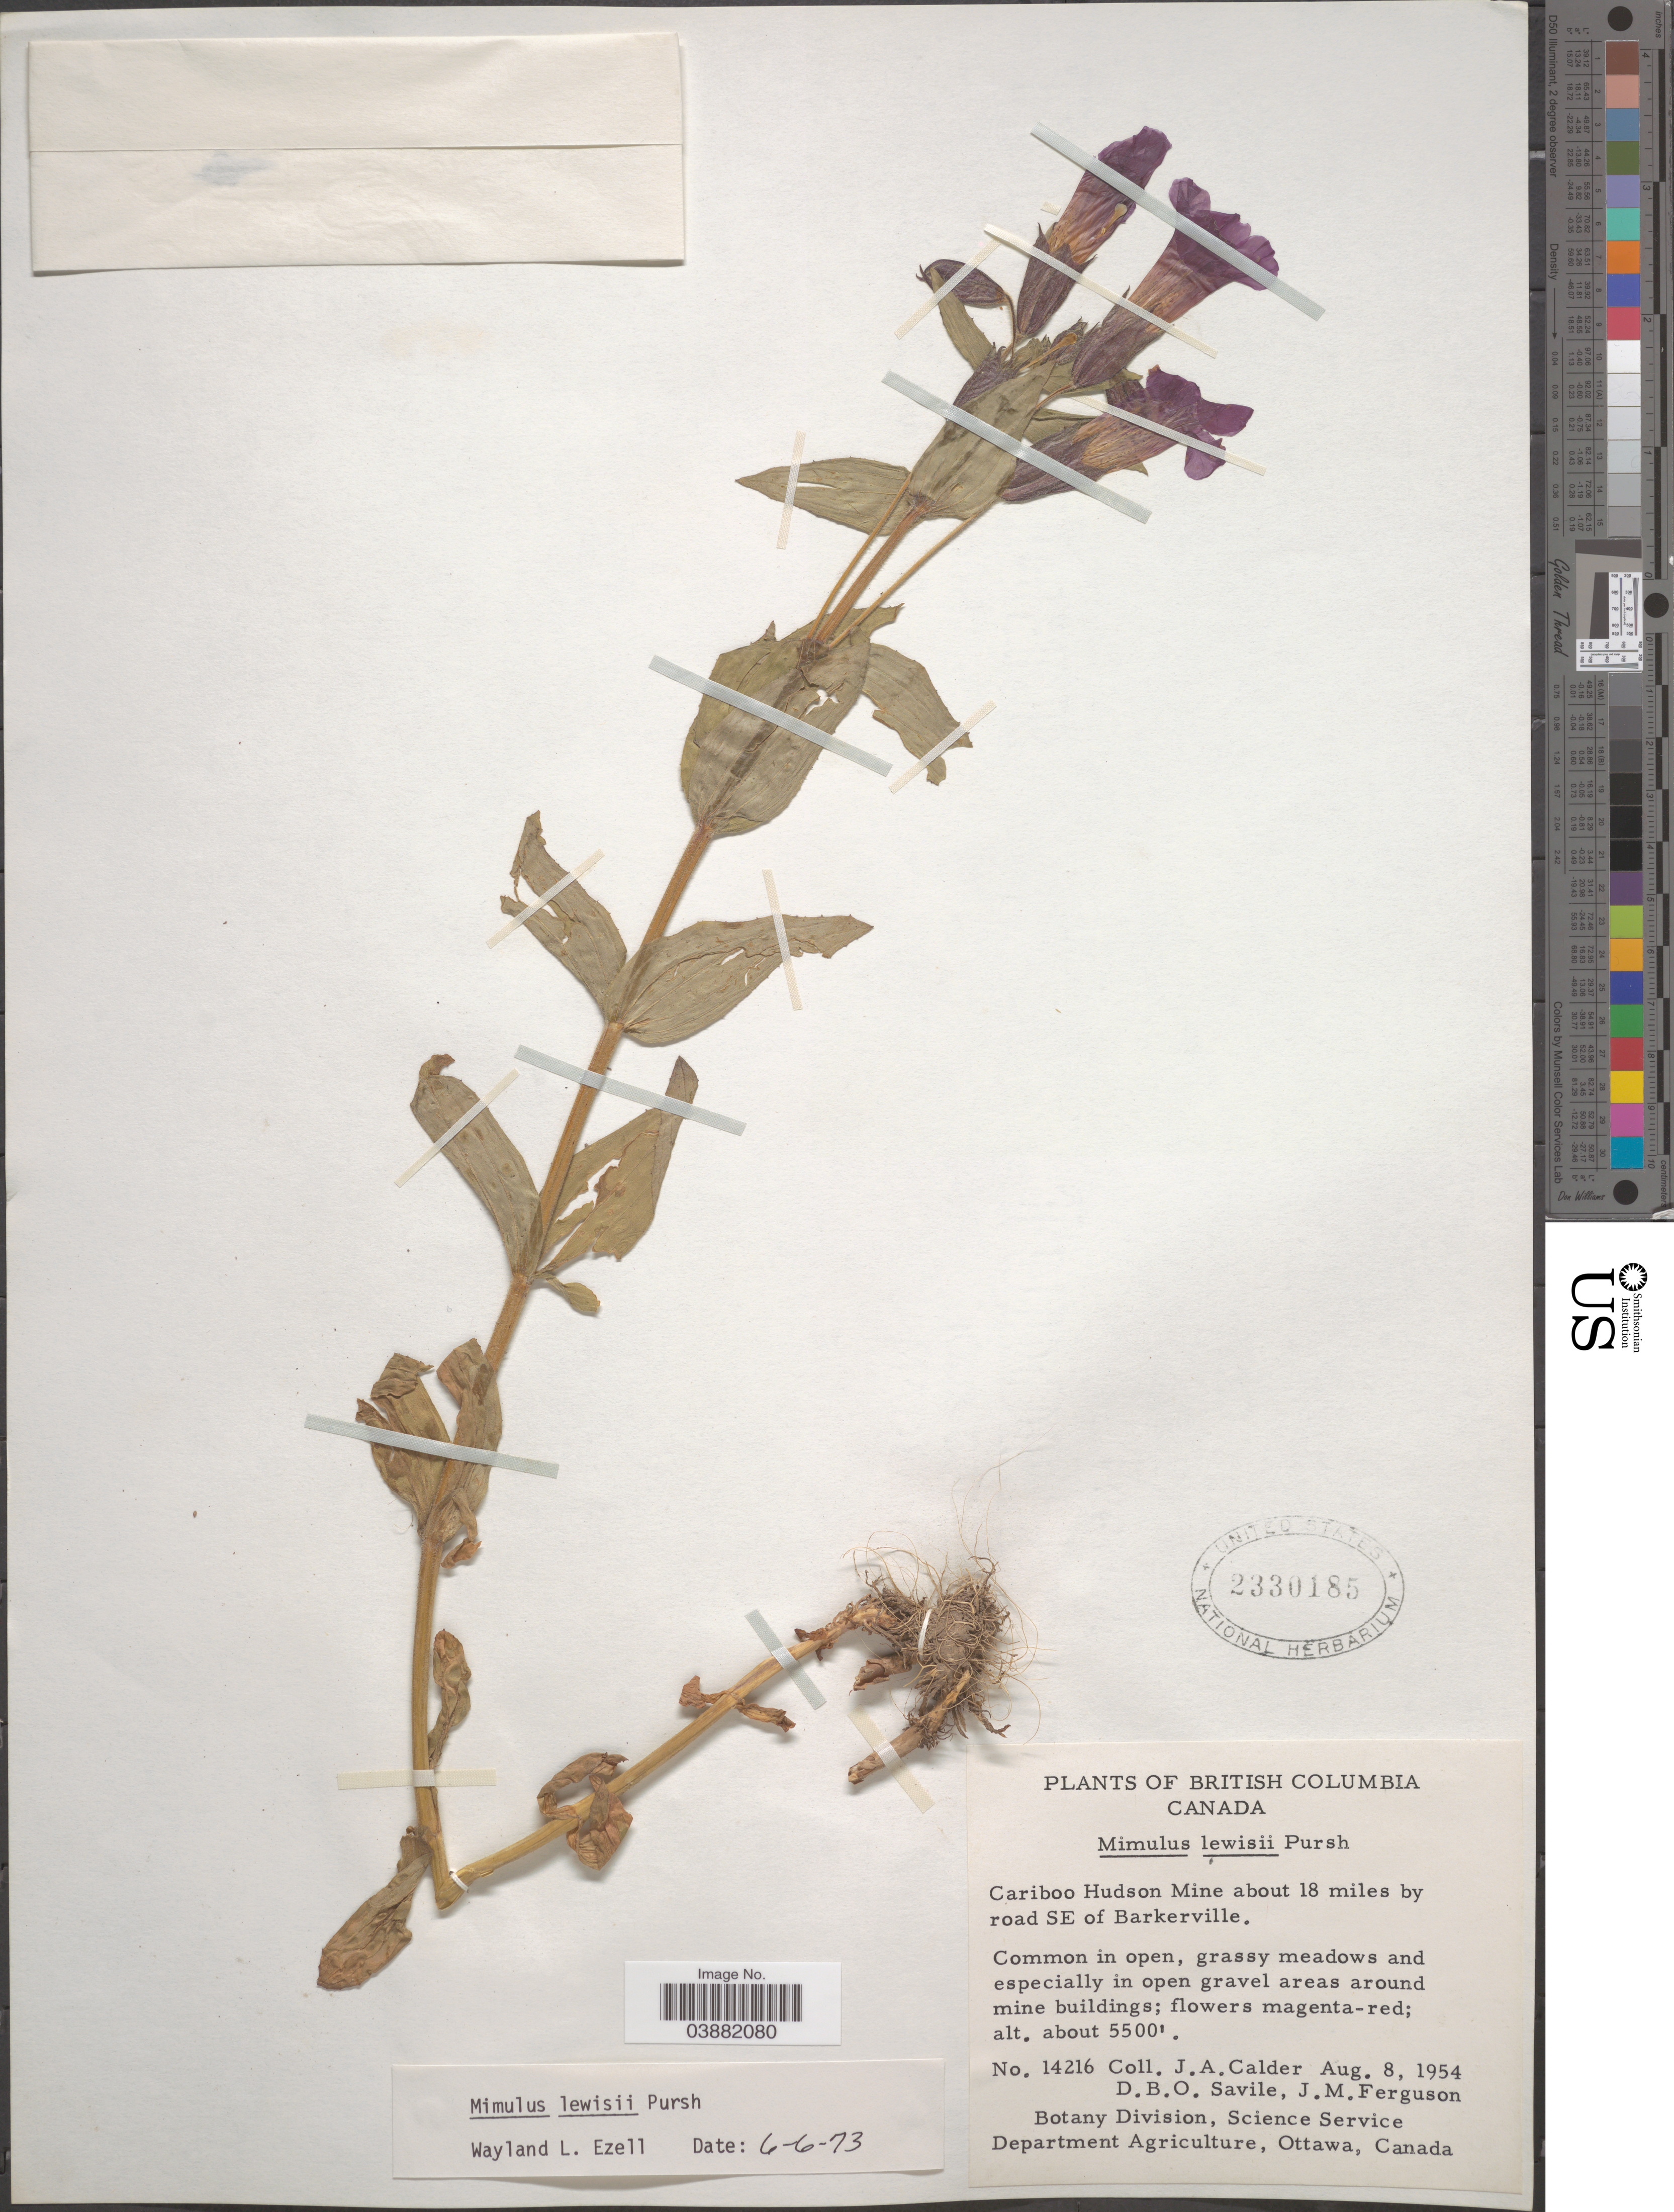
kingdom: Plantae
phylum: Tracheophyta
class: Magnoliopsida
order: Lamiales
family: Phrymaceae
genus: Mimulus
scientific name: Mimulus lewisii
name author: Pursh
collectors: J. A. Calder, D. Savile & J. M. Ferguson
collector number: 14216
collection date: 1954-08-08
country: Canada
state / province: British Columbia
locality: Cariboo Hudson Mine about 18 miles by road SE of Barkerville.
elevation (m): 1676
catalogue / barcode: US 2330185